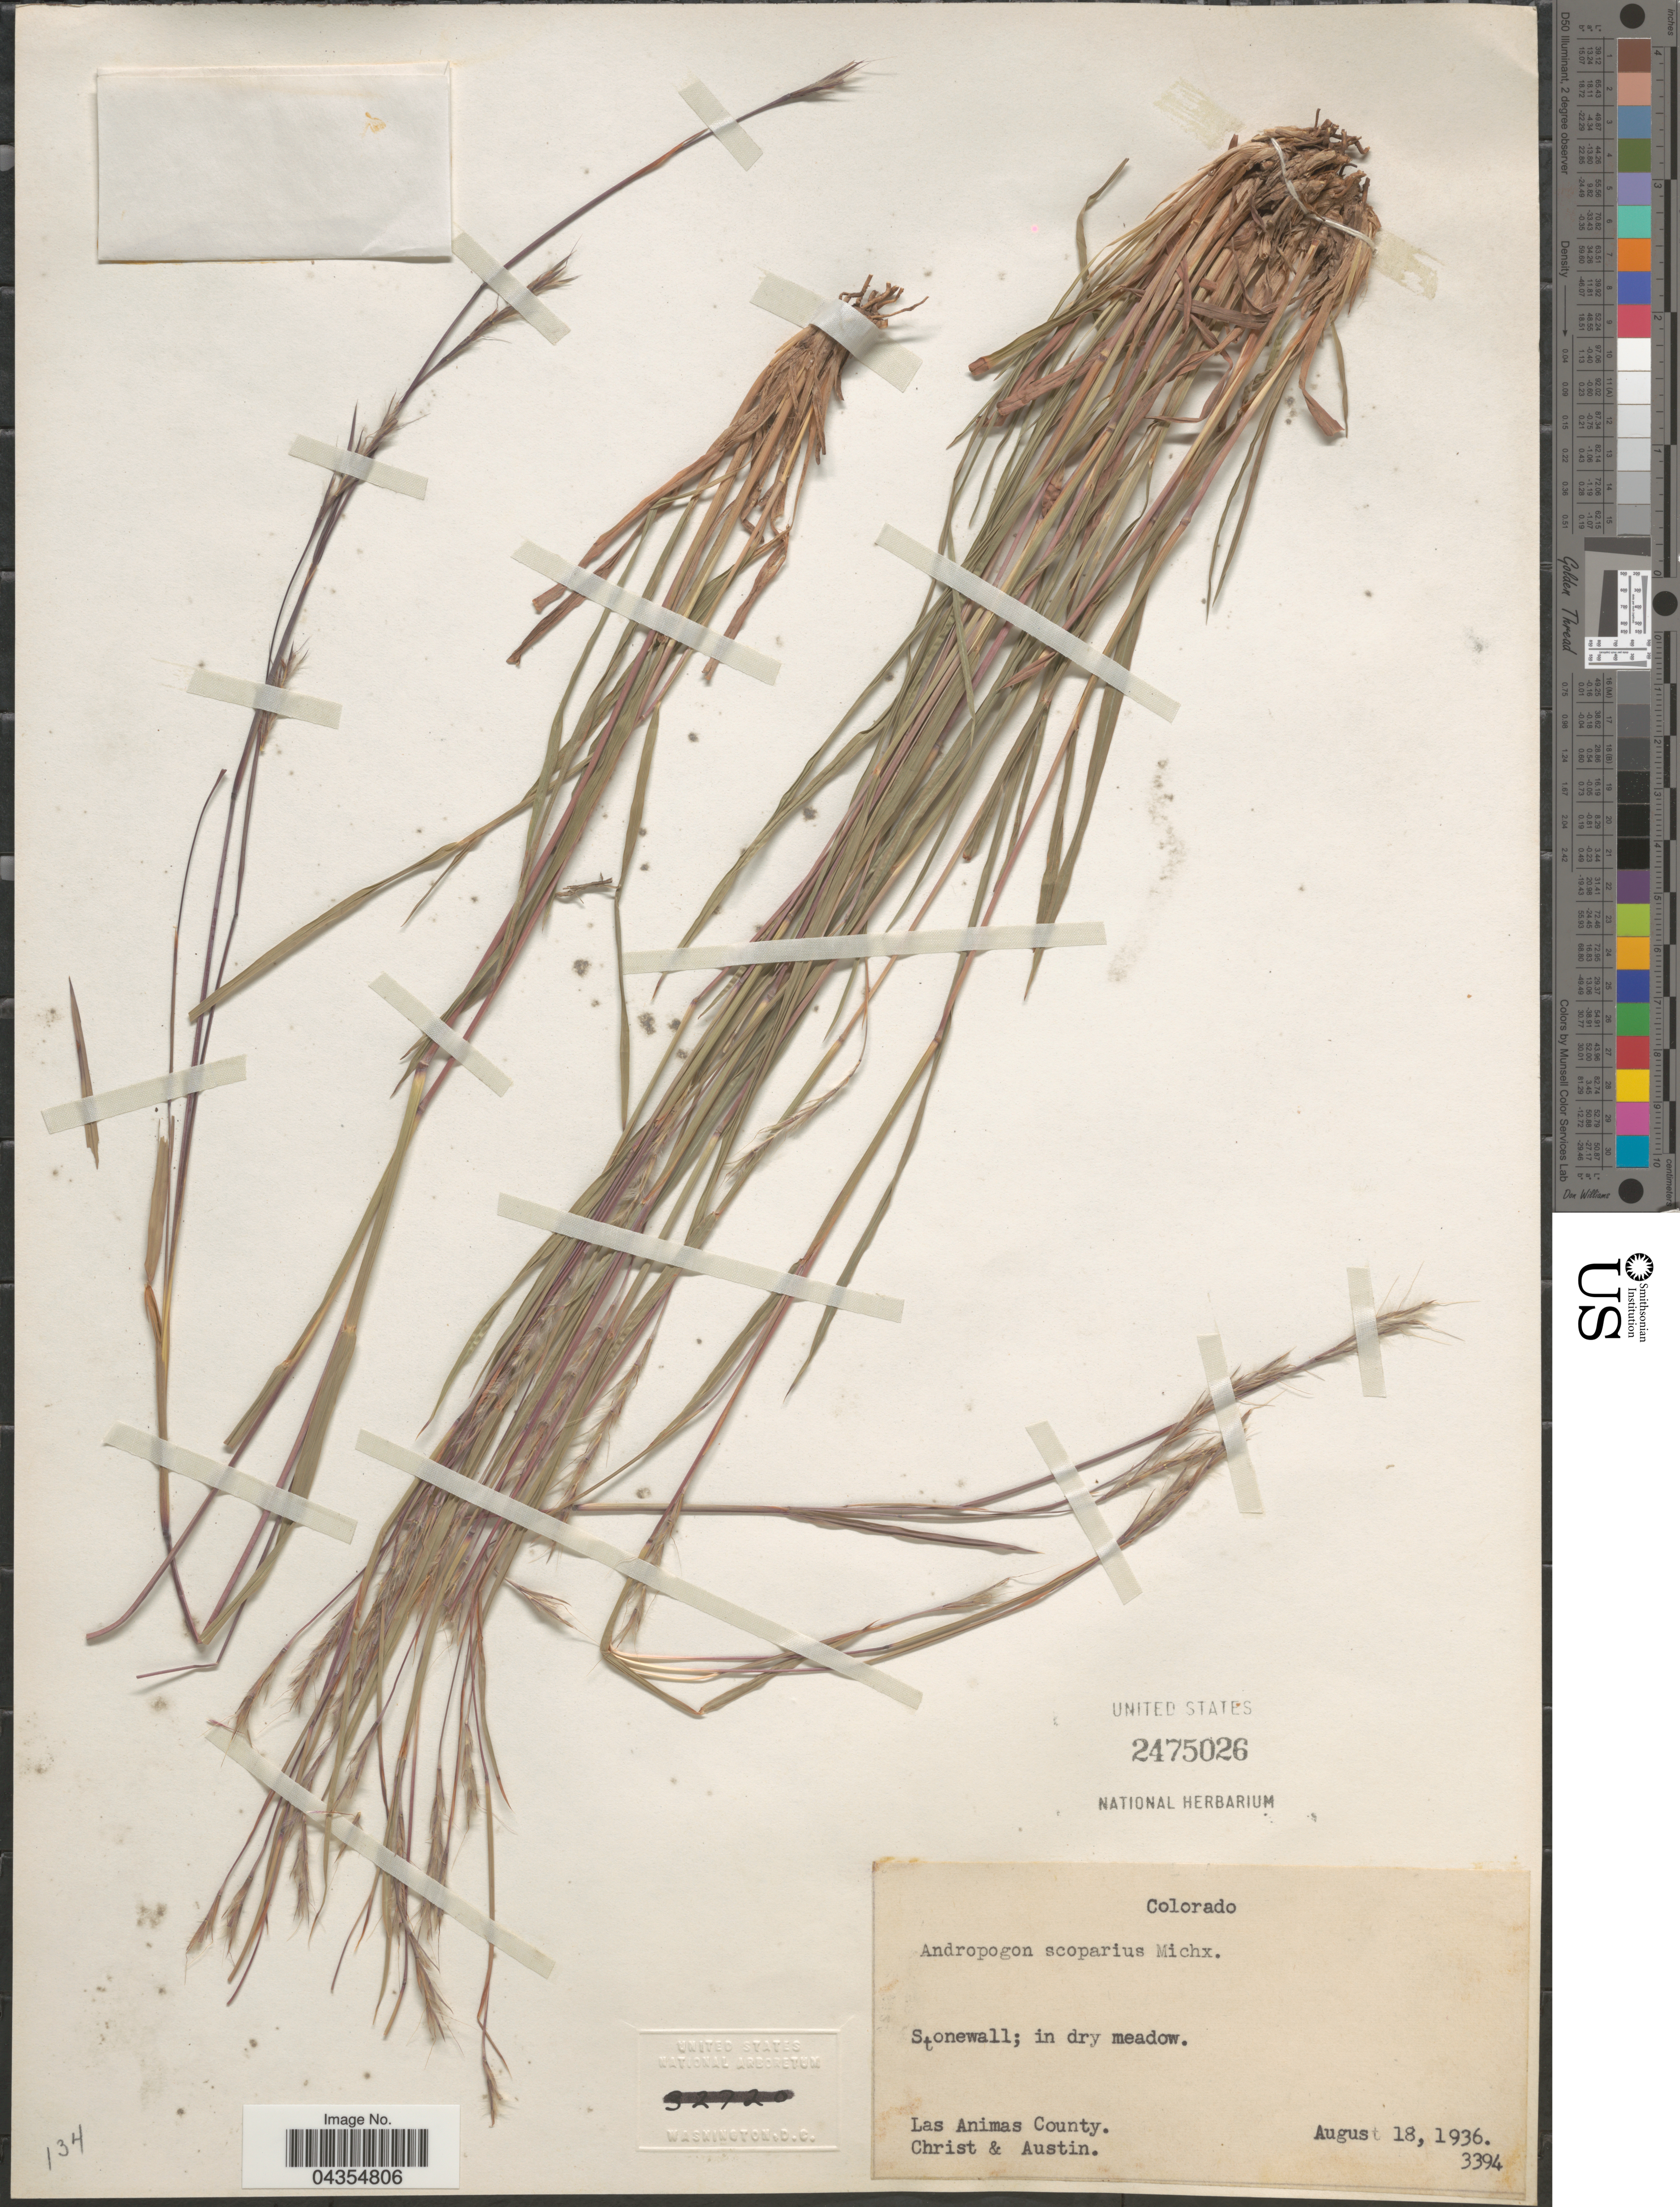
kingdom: Plantae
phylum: Tracheophyta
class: Liliopsida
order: Poales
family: Poaceae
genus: Schizachyrium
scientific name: Schizachyrium sanguineum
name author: (Retz.) Alston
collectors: Christ & -. Austin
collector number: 3394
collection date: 1936-08-18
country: United States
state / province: Colorado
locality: Stonewall. Las Animas County.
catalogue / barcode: US 2475026